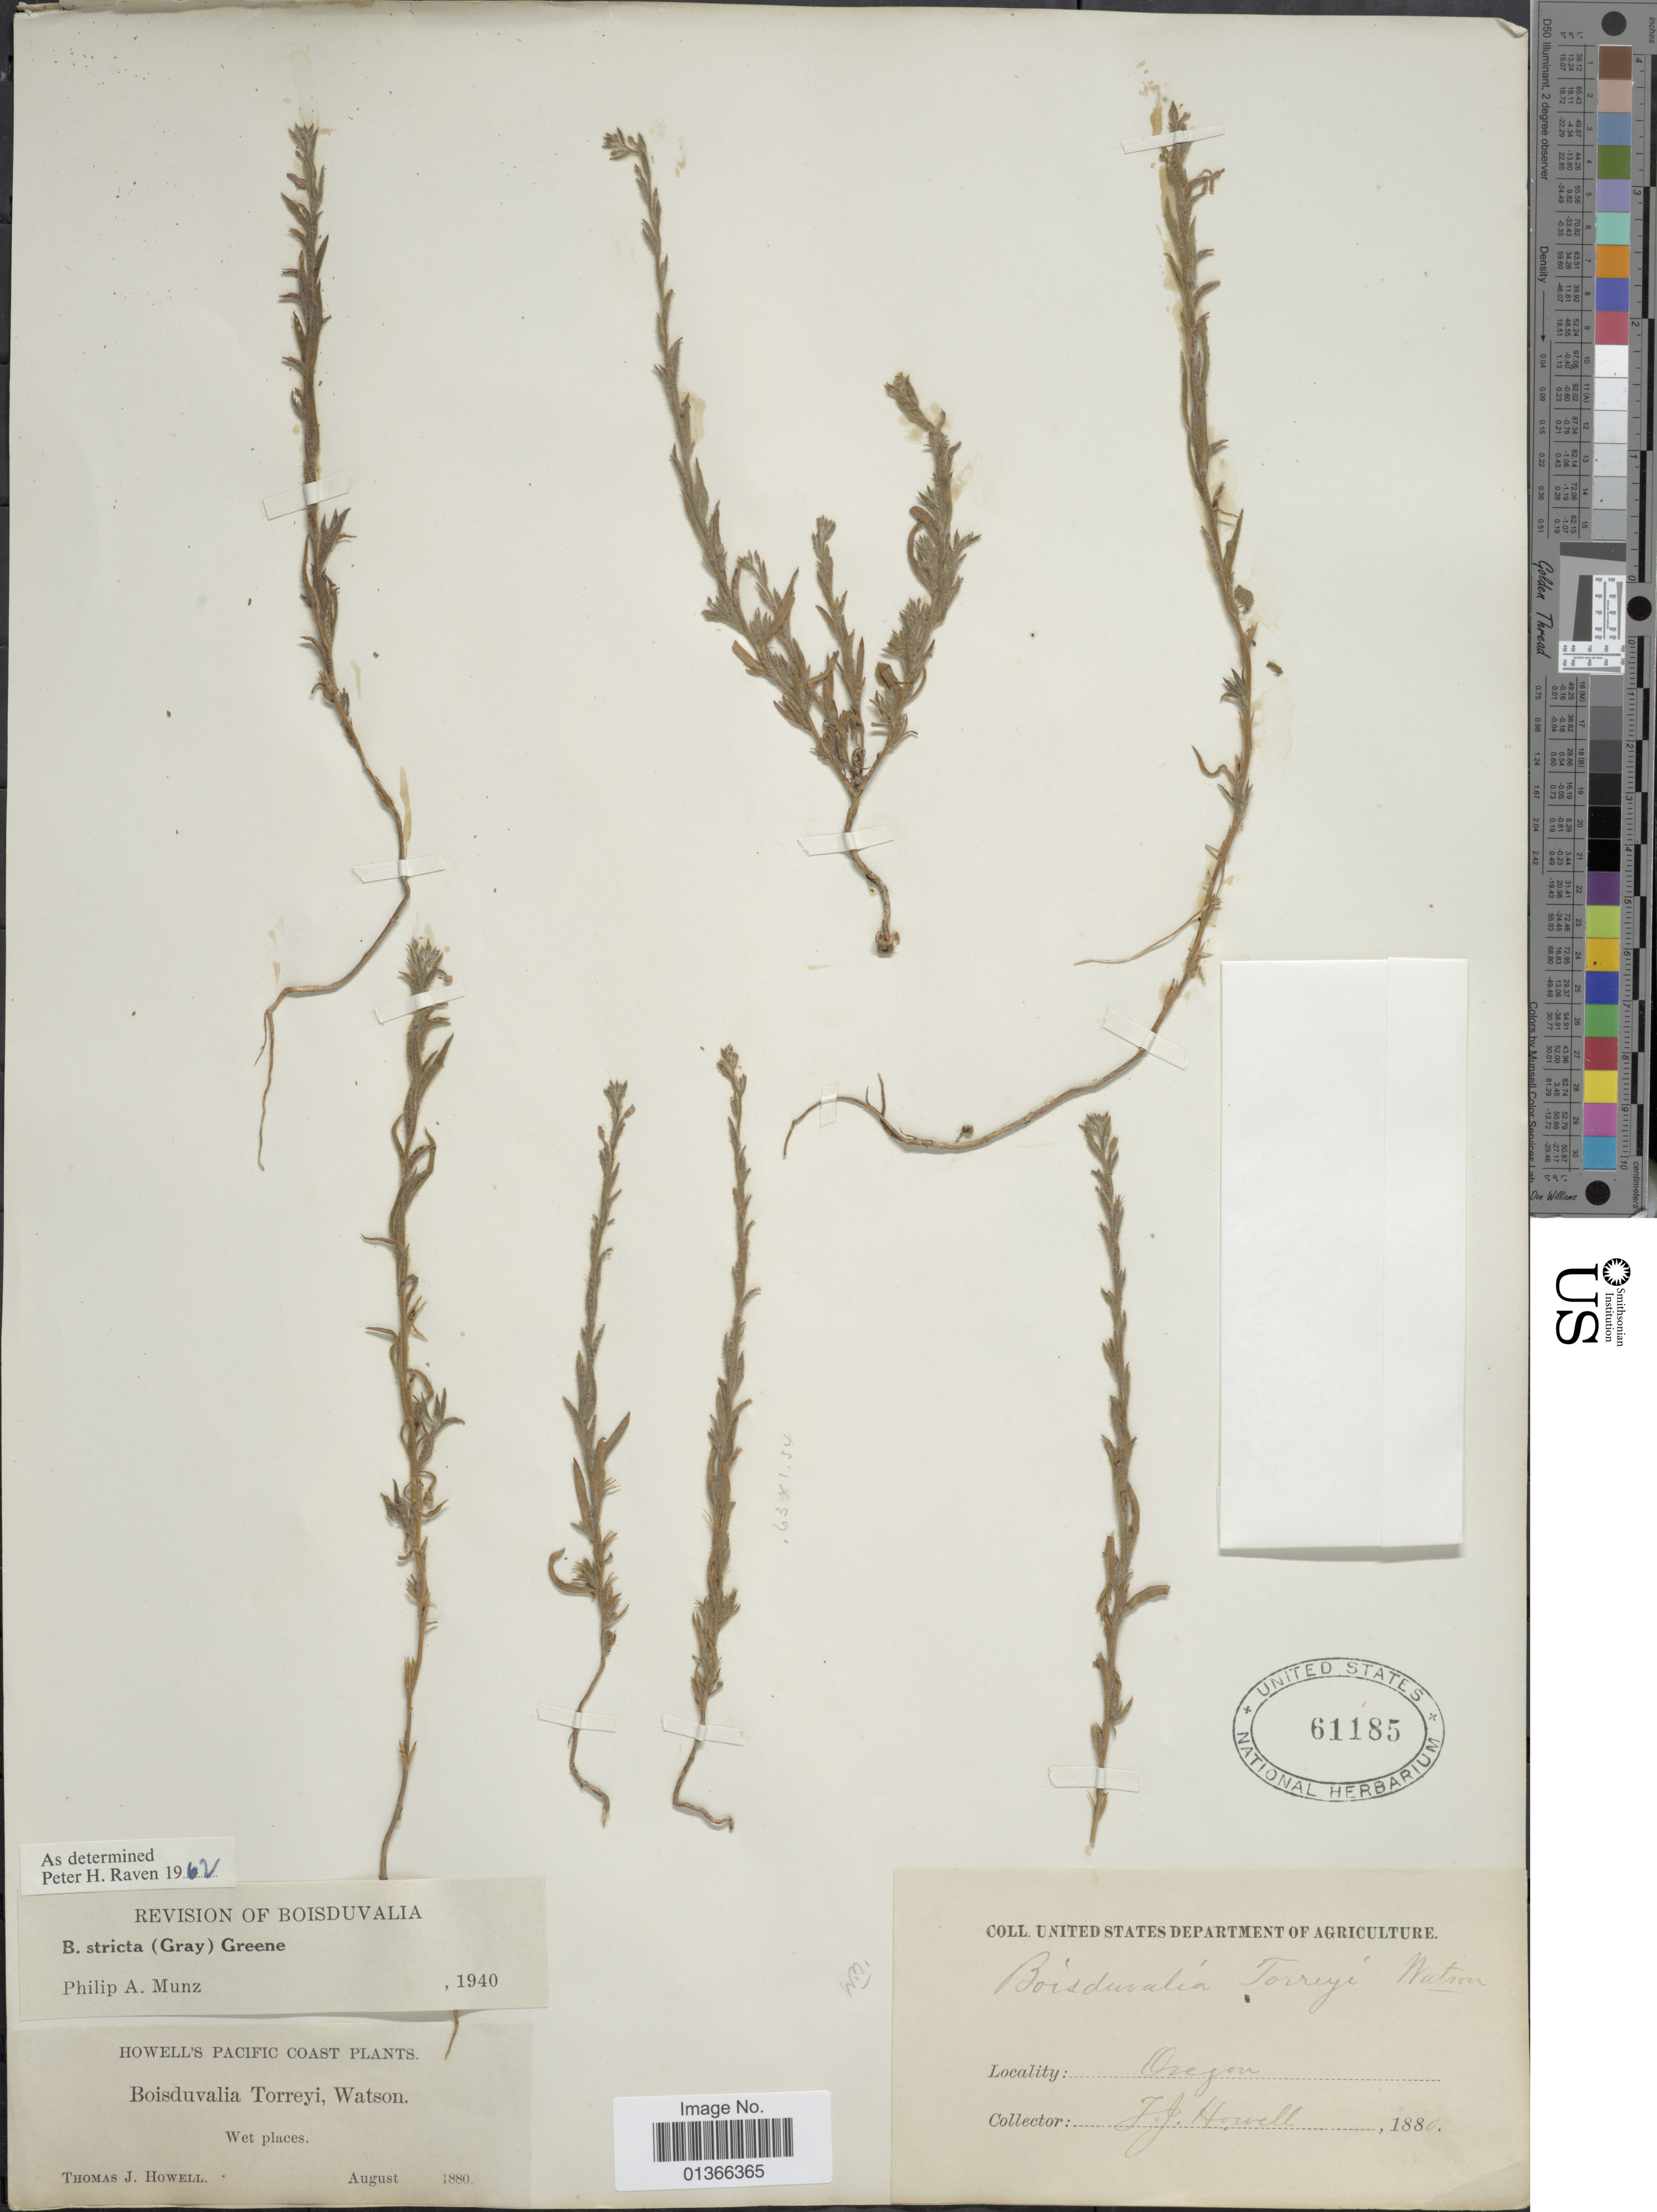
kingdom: Plantae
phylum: Tracheophyta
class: Magnoliopsida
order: Myrtales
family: Onagraceae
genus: Epilobium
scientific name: Epilobium torreyi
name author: (S. Watson) Hoch & P.H. Raven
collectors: T. J. Howell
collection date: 1880-08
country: United States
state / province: Oregon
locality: Howell's Pacific Coast.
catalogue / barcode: US 61185